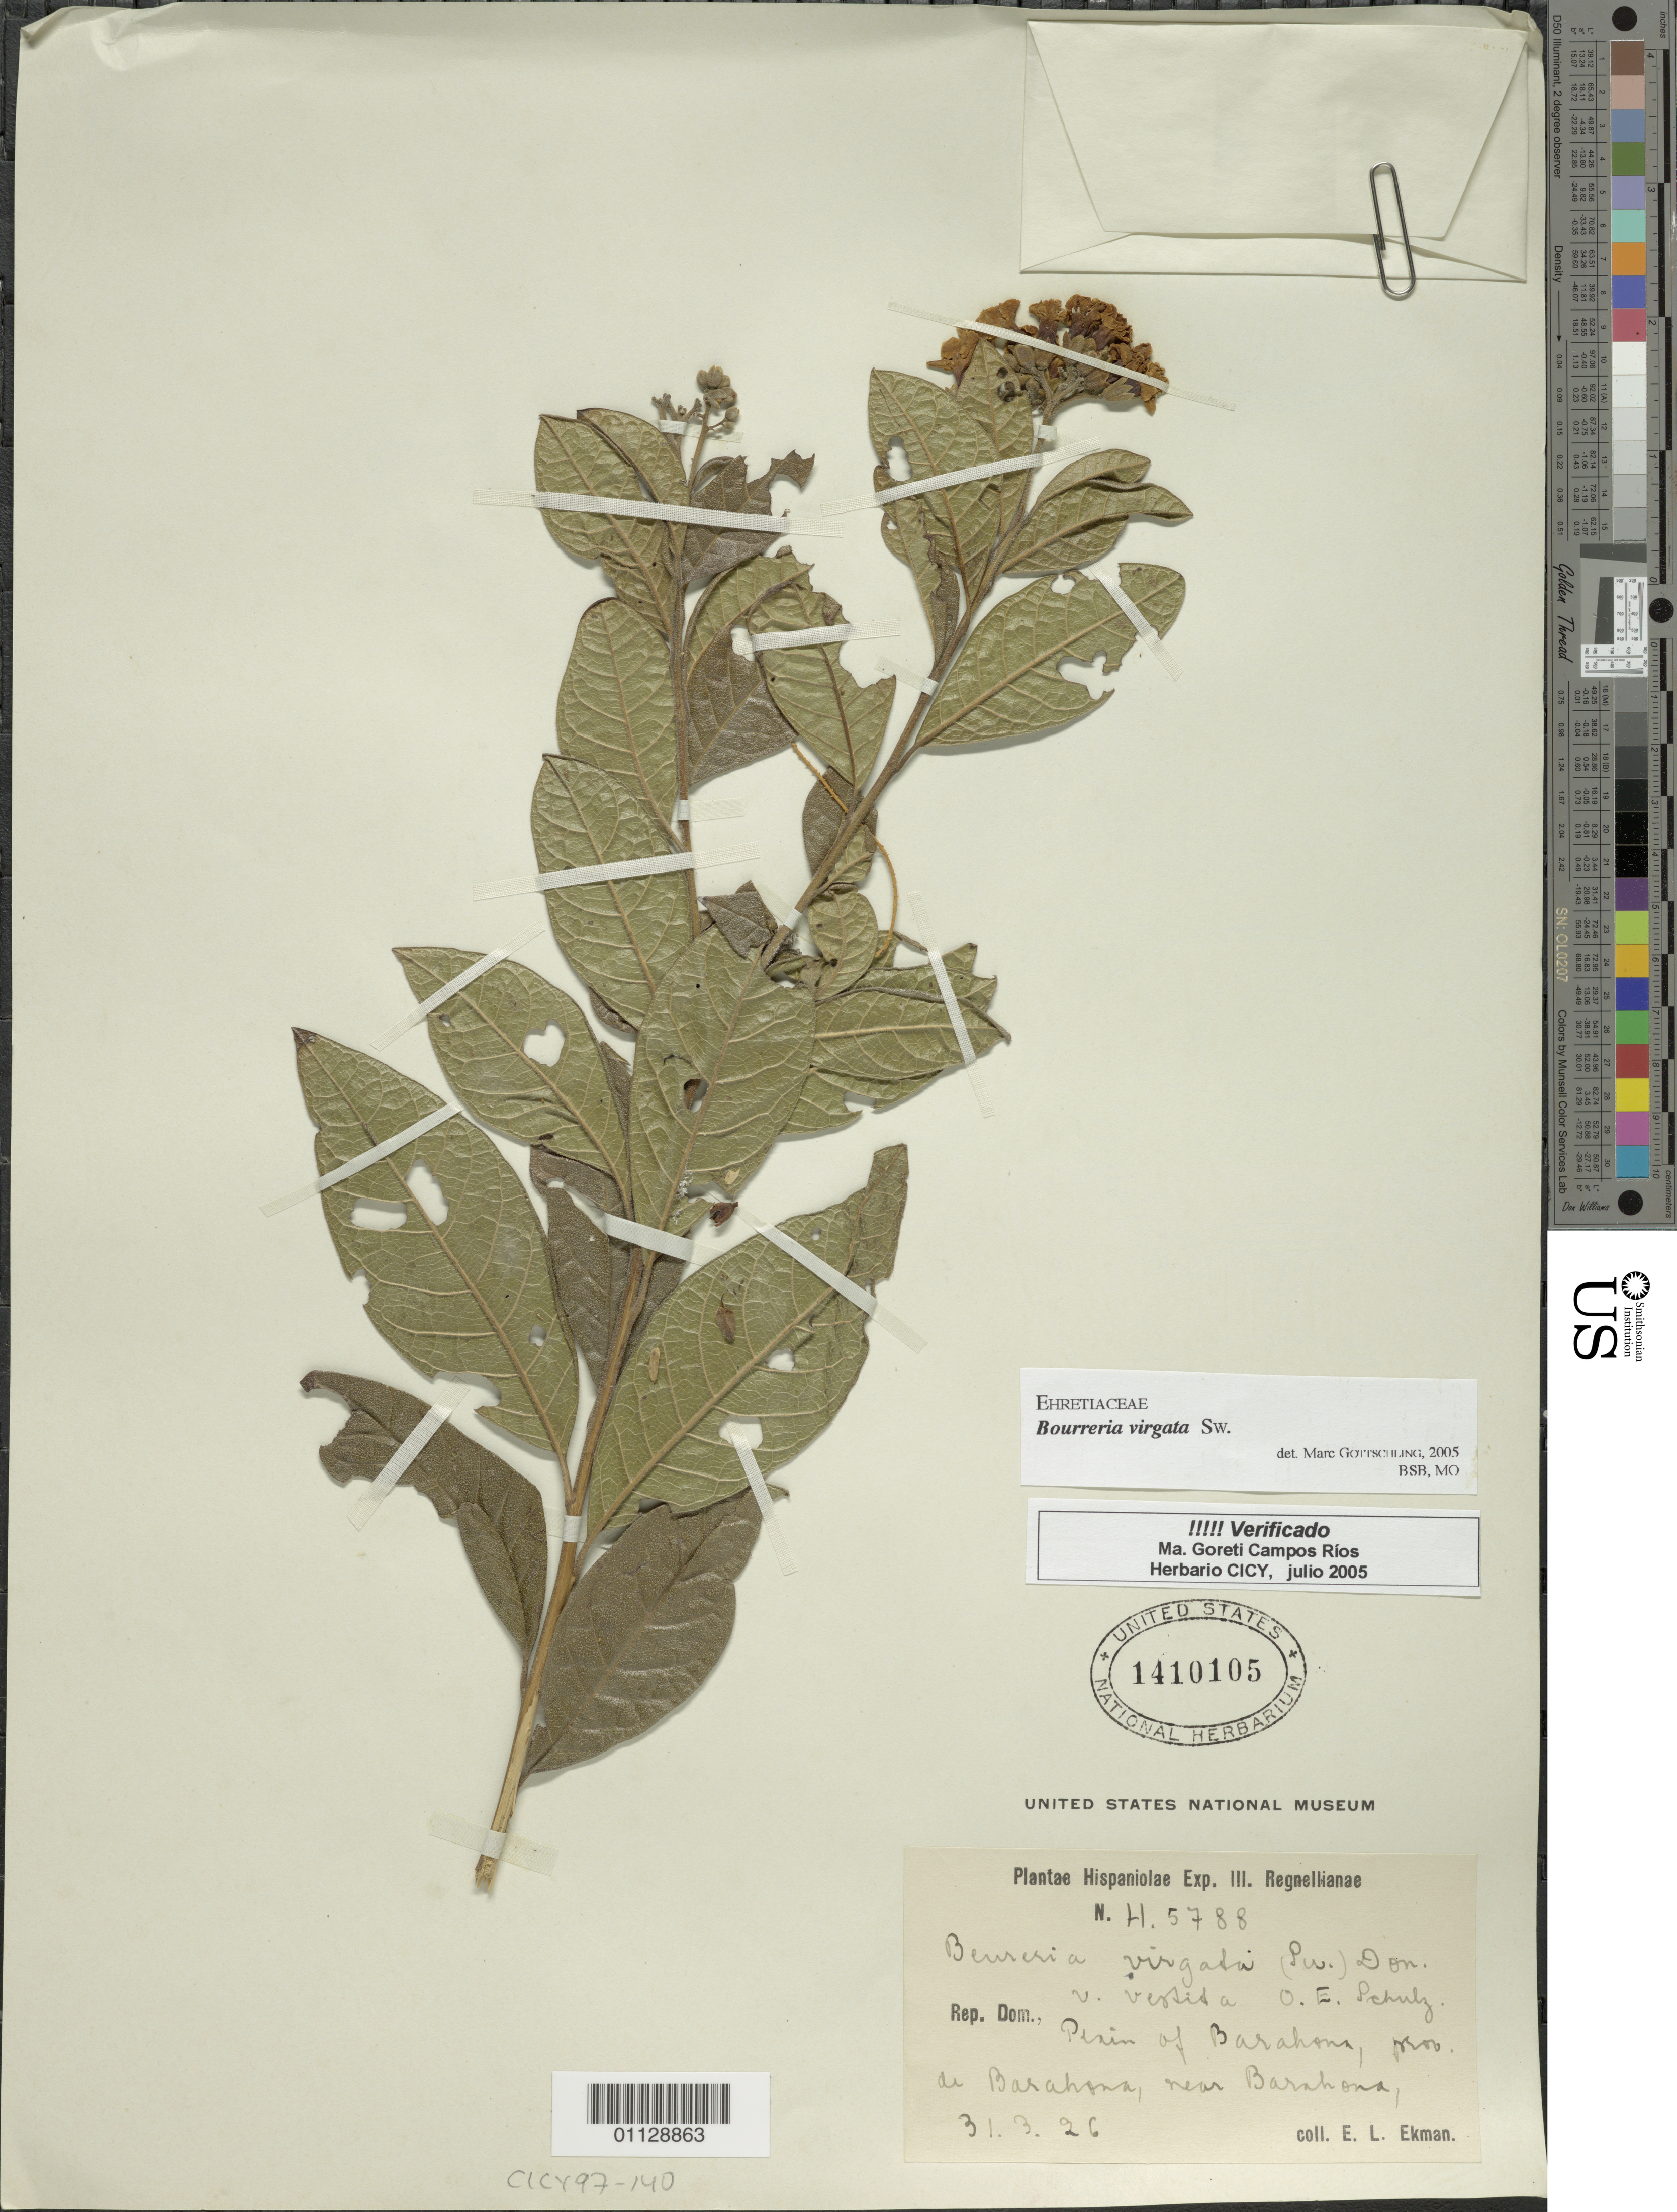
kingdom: Plantae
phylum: Tracheophyta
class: Magnoliopsida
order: Boraginales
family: Ehretiaceae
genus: Bourreria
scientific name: Bourreria virgata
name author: (Sw.) G. Don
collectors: E. L. Ekman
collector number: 5788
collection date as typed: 31 Mar 1926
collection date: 1926-03-31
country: Dominican Republic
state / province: Barahona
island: Hispaniola I.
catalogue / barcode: US 1410105